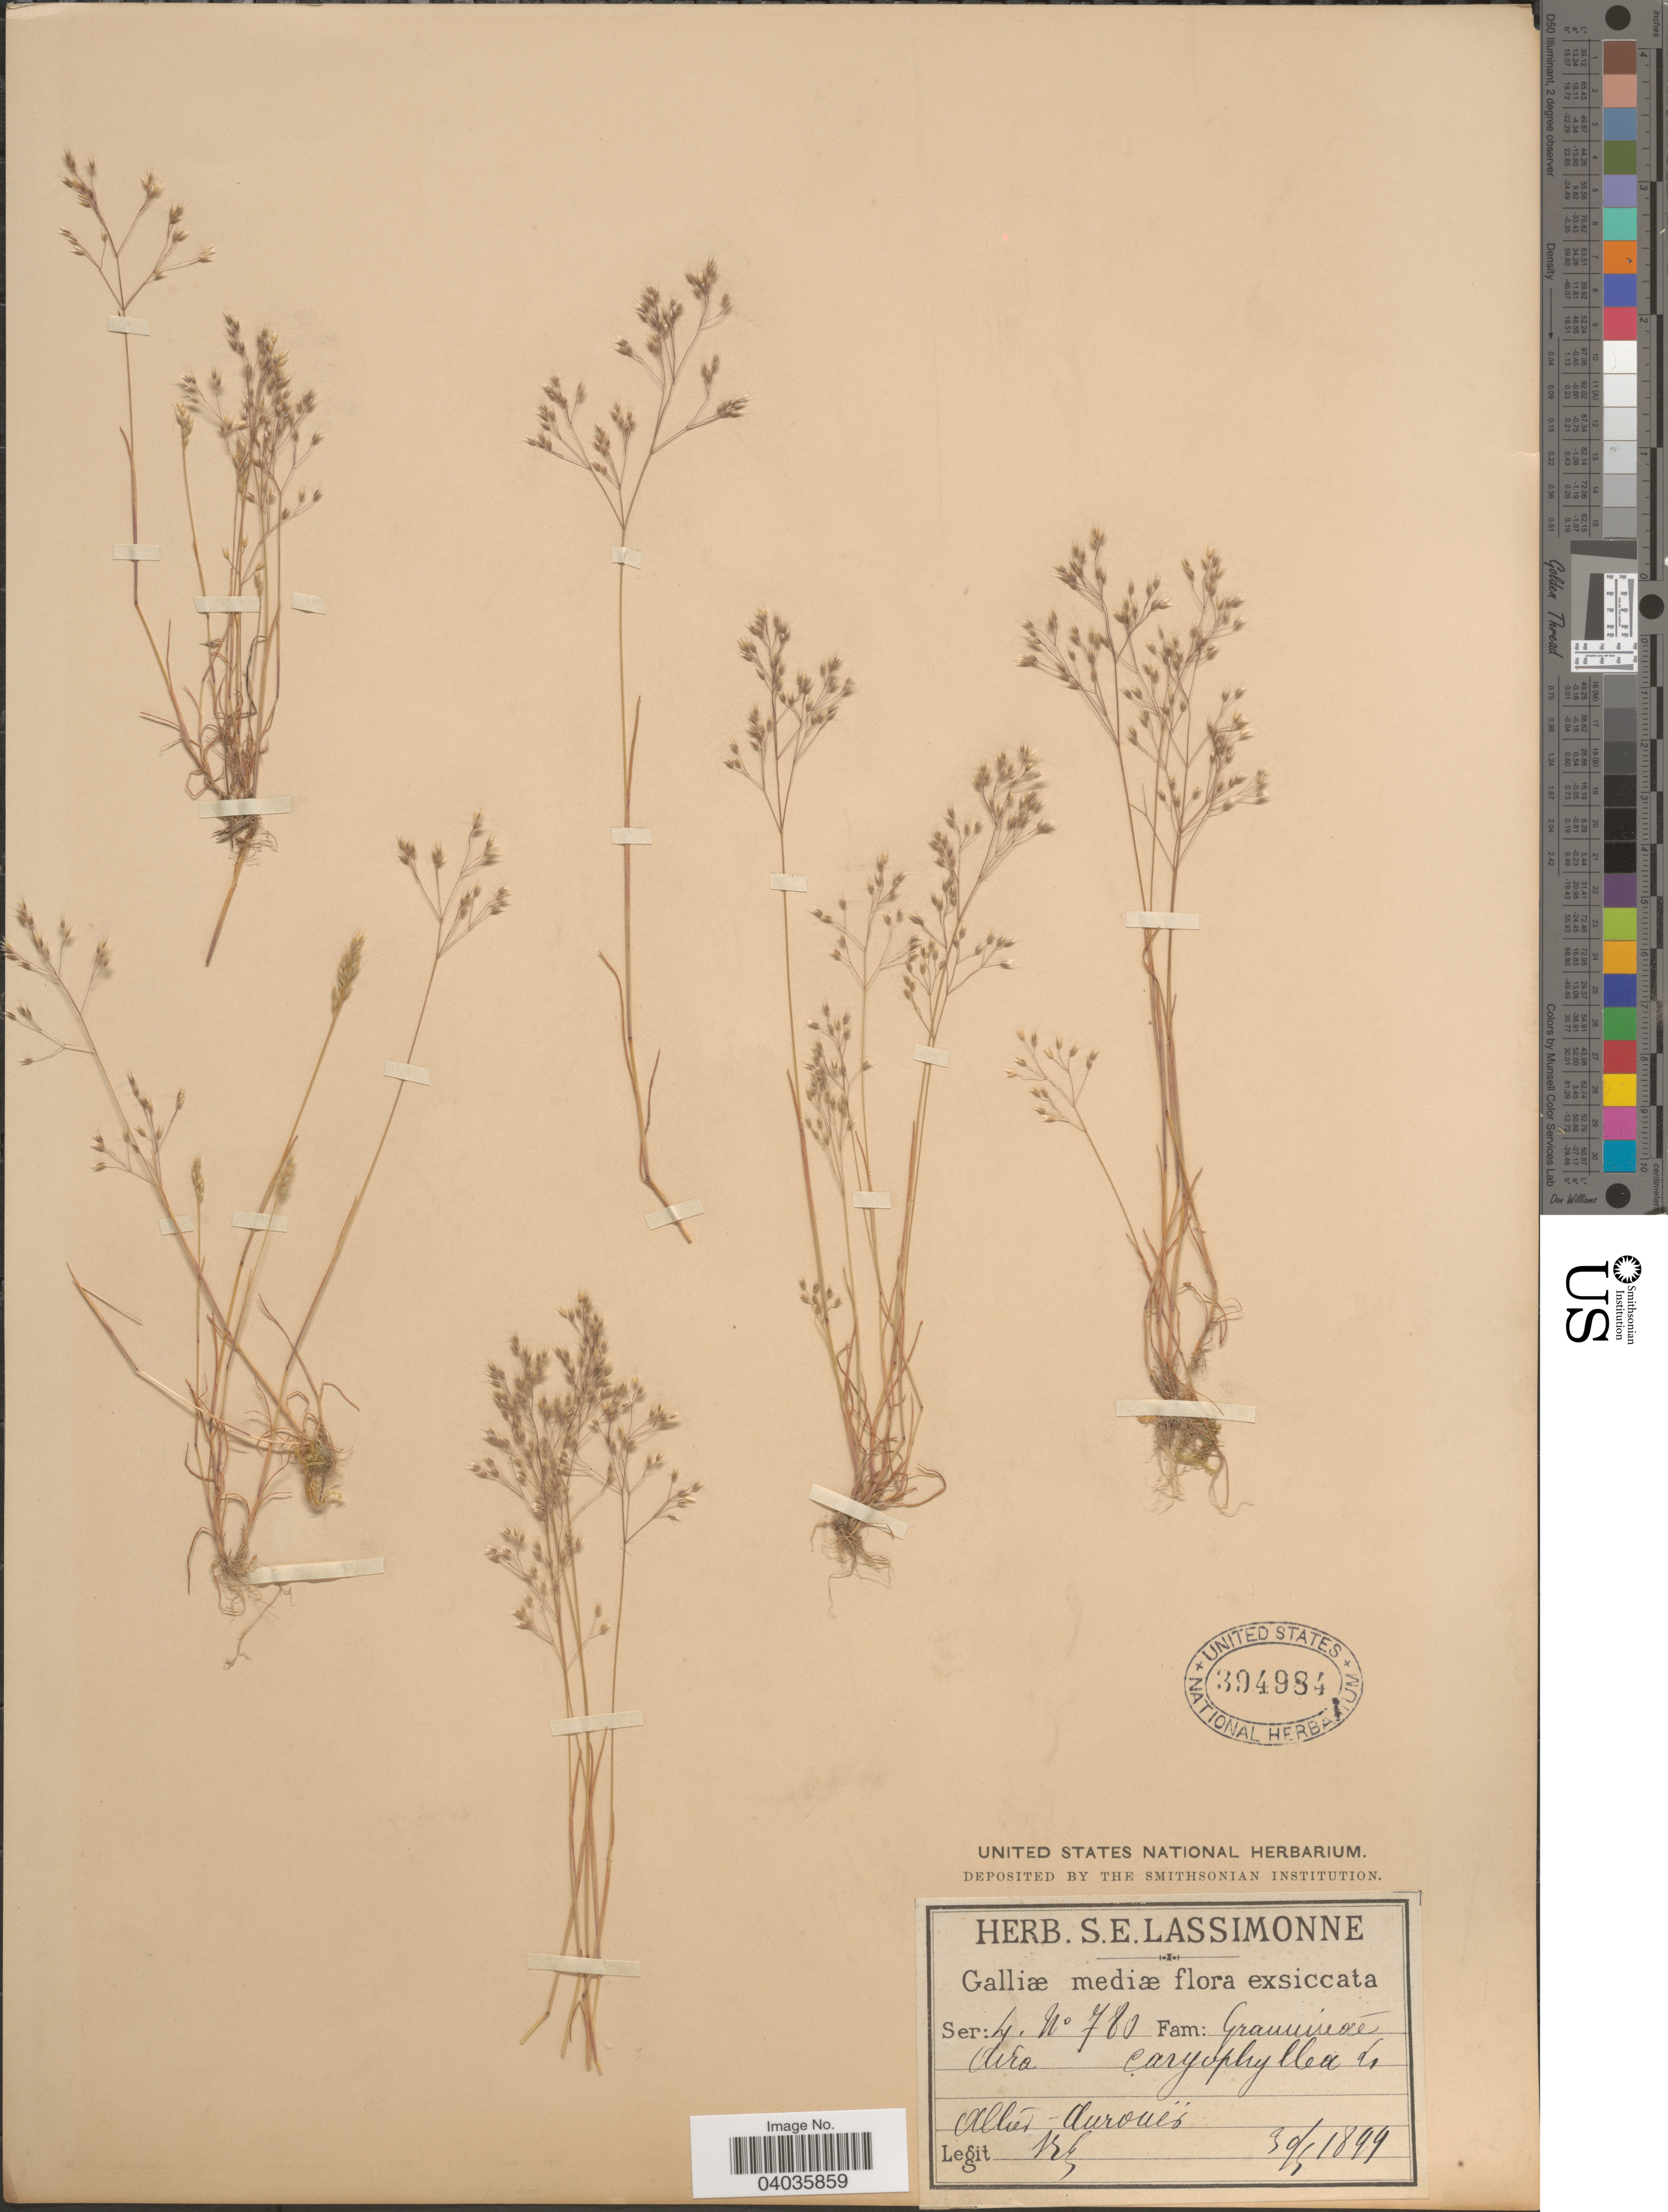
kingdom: Plantae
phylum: Tracheophyta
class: Liliopsida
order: Poales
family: Poaceae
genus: Aira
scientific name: Aira caryophyllea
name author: L.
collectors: S. Lassimonne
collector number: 780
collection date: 1899-05-30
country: France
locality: Galliæ mediæ. Allier-Aurouér.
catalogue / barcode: US 394984